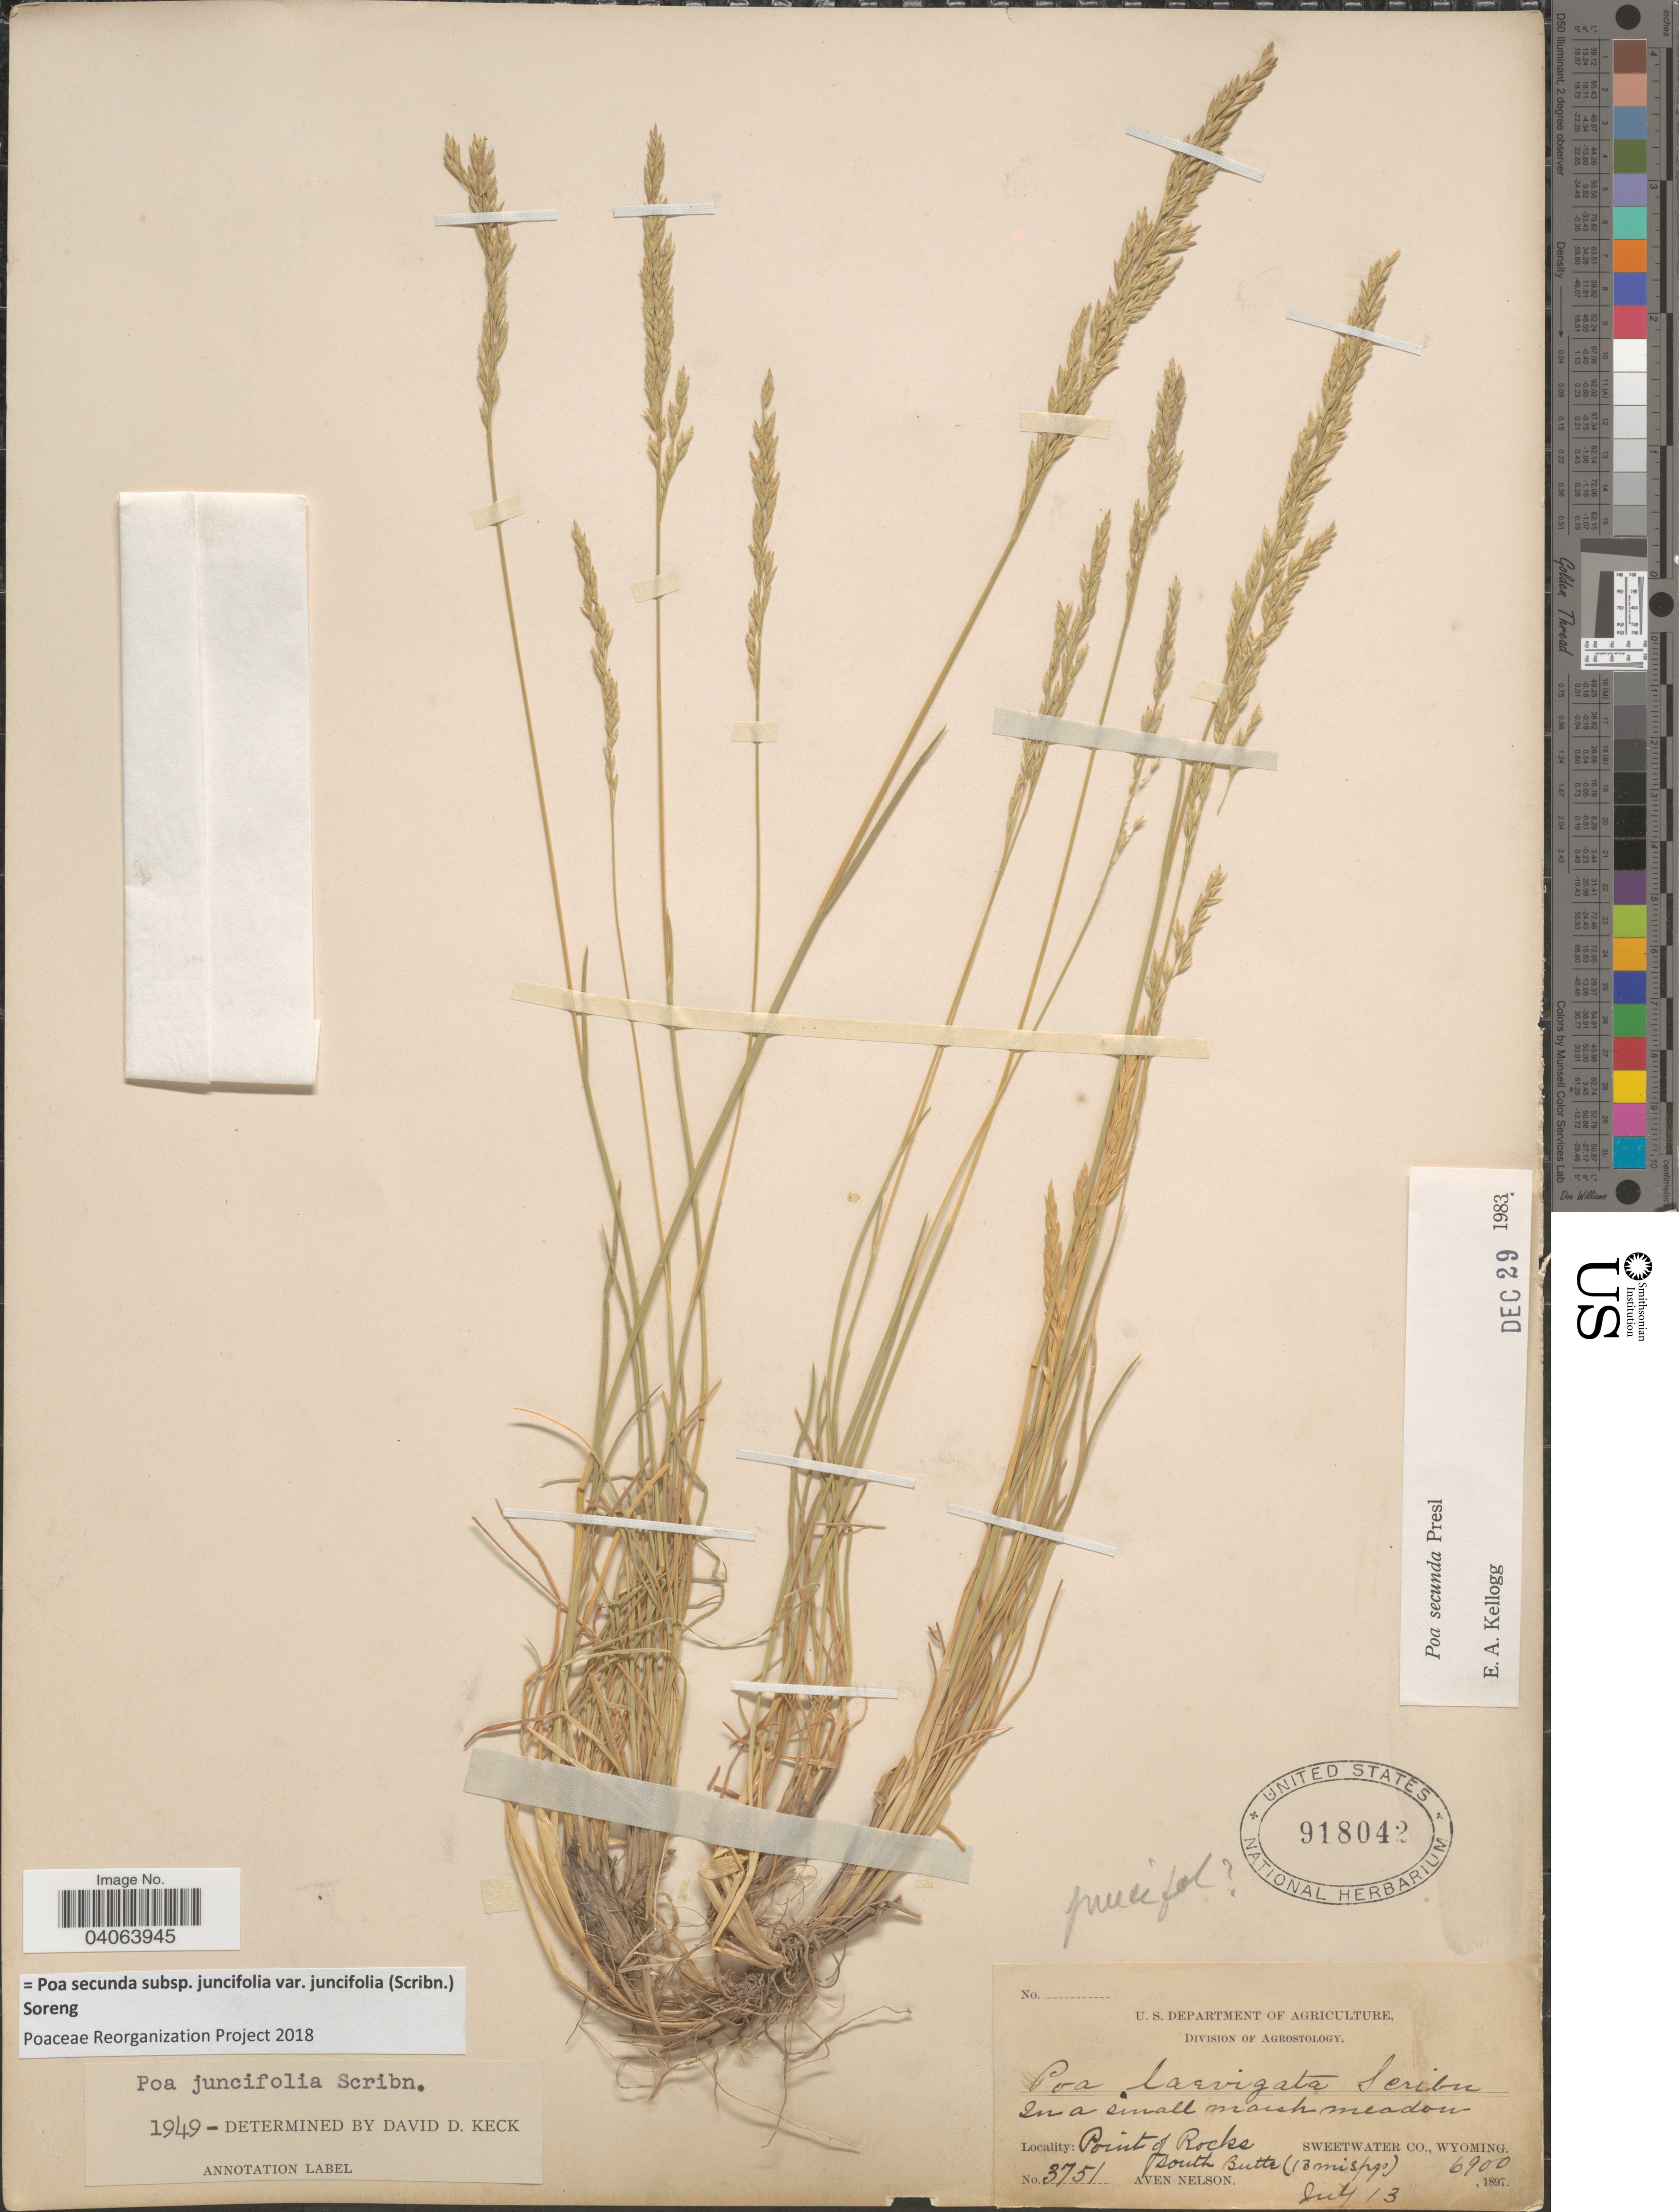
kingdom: Plantae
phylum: Tracheophyta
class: Liliopsida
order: Poales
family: Poaceae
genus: Poa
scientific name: Poa secunda subsp. juncifolia var. juncifolia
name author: (Scribn.) Soreng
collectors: A. Nelson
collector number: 3751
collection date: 1897-07-13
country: United States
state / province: Wyoming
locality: Point of Rocks. Sweetwater Co. South Butte (13 mi spgs).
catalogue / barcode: US 918042